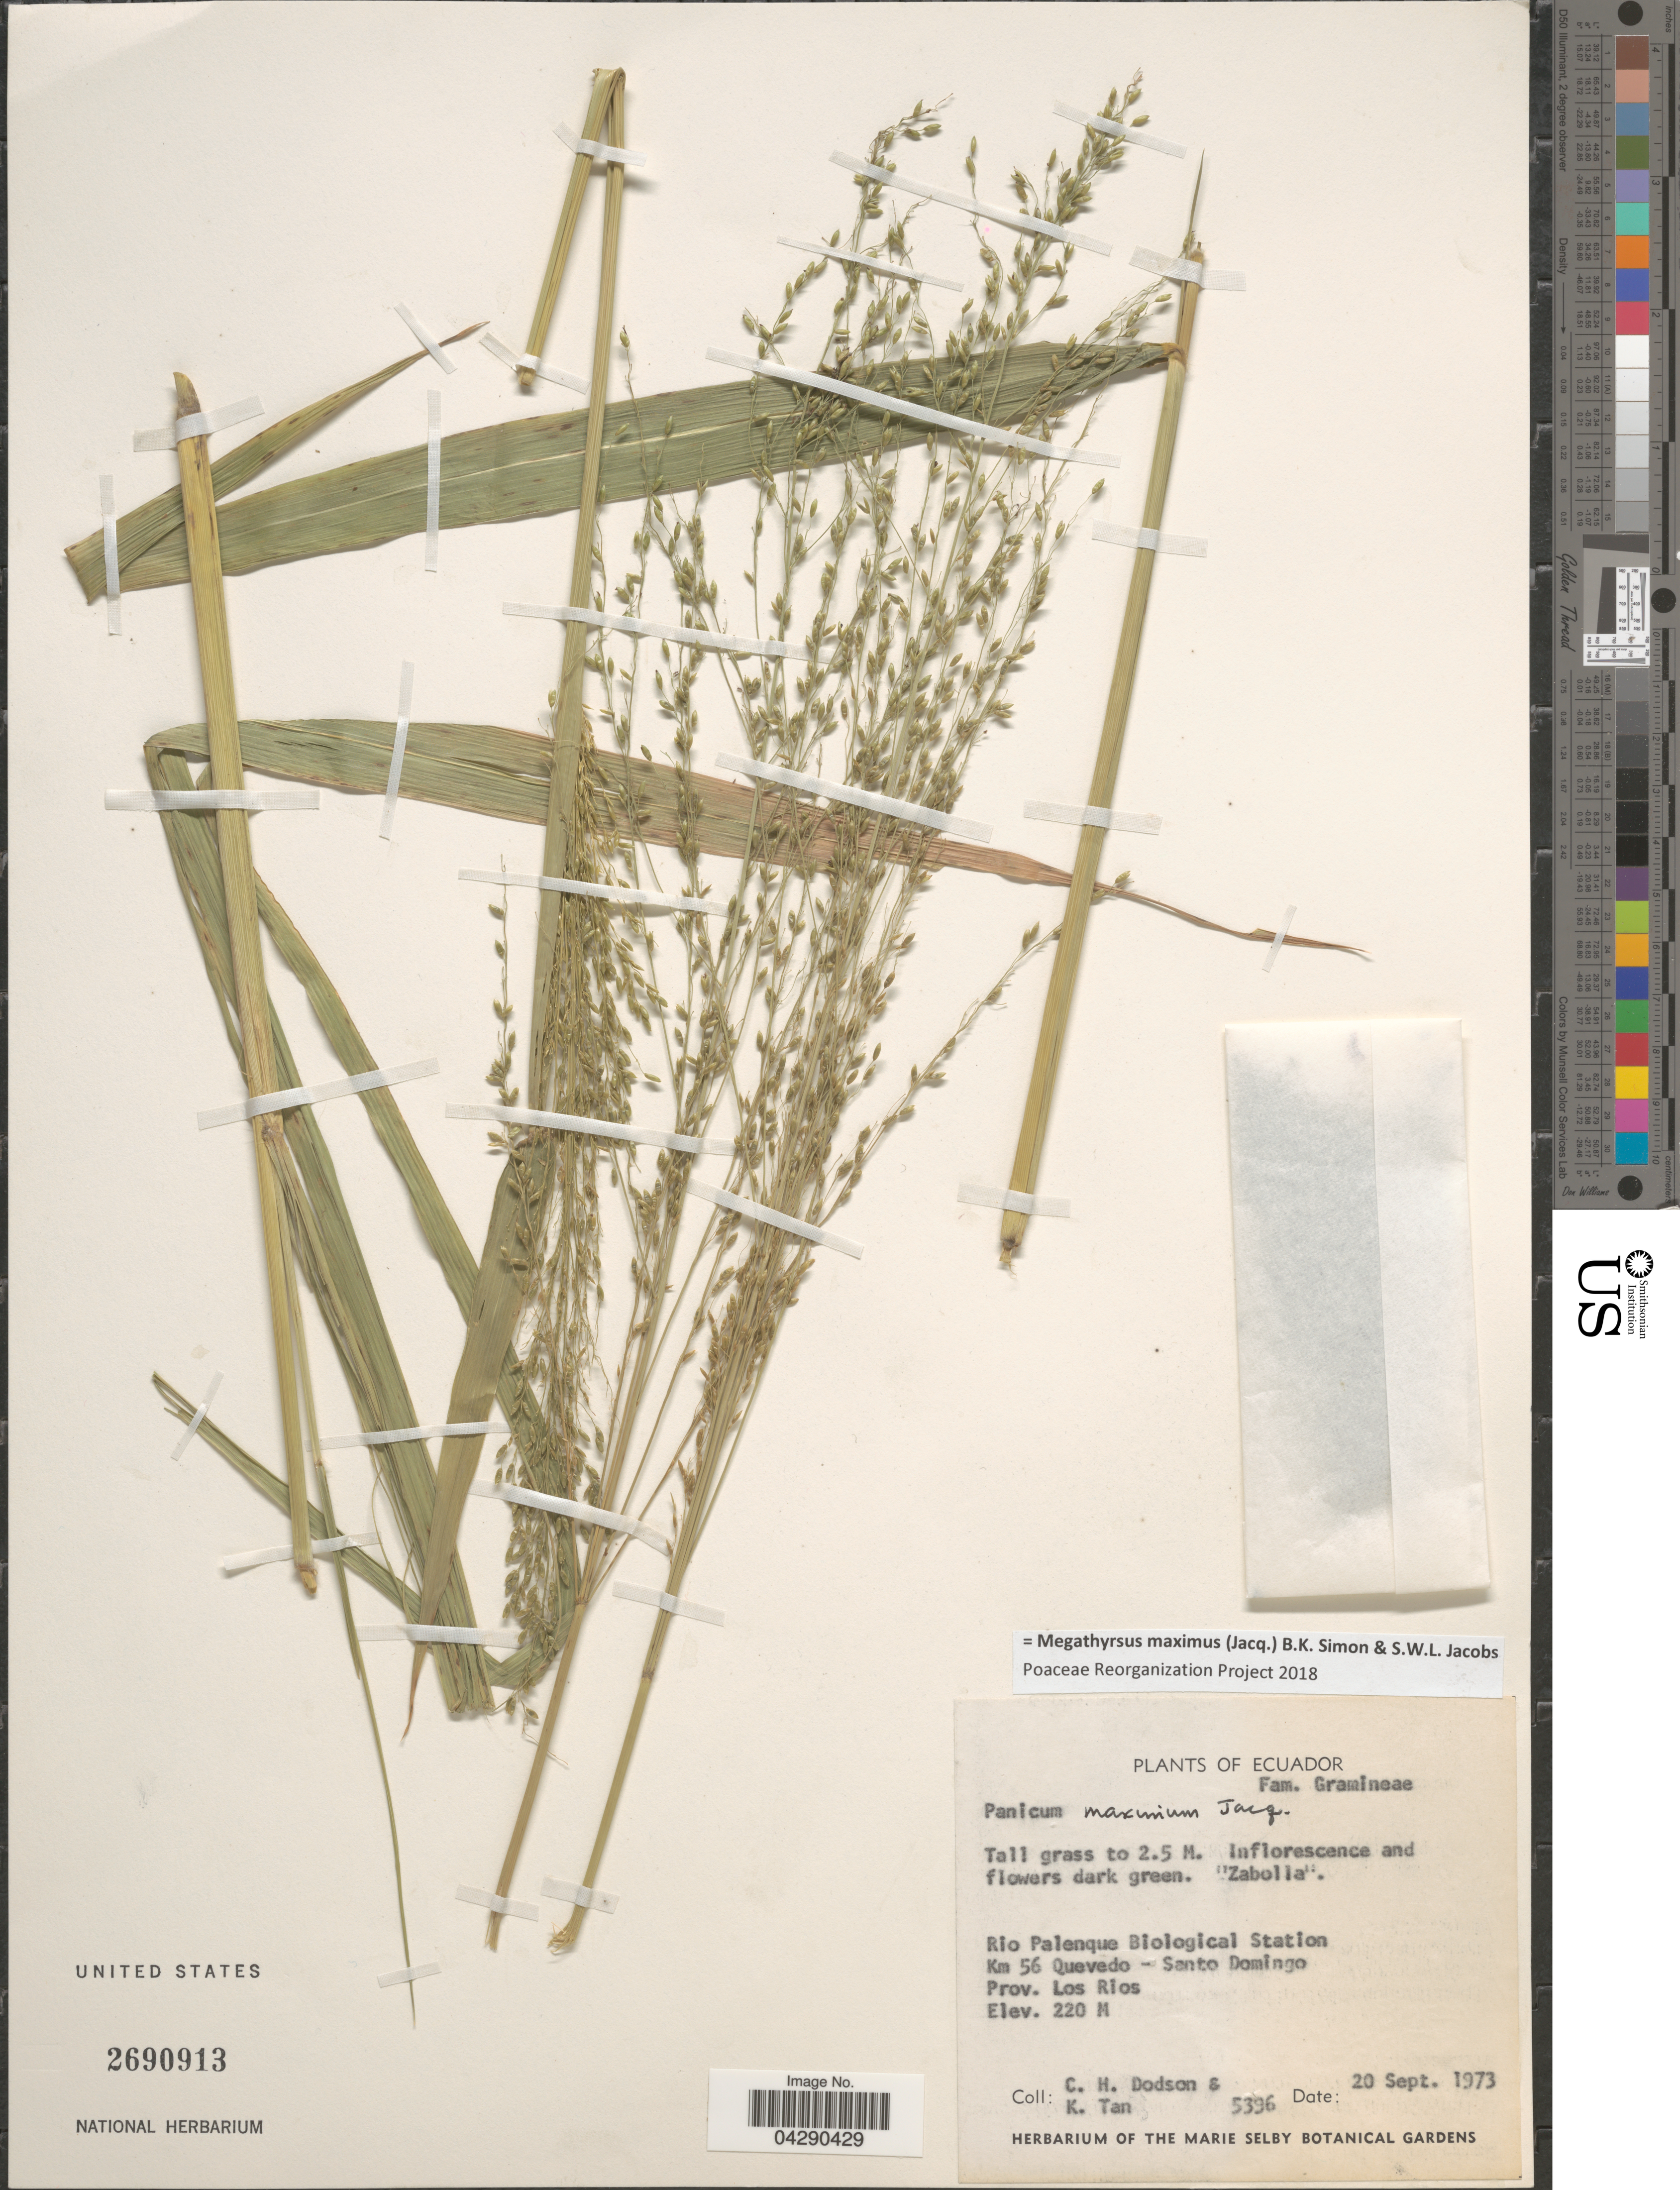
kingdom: Plantae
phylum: Tracheophyta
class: Liliopsida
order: Poales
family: Poaceae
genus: Megathyrsus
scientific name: Megathyrsus maximus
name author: (Jacq.) B.K. Simon & S.W.L. Jacobs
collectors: C. H. Dodson & K. Tan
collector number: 5396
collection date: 1973-09-20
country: Ecuador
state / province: Los Ríos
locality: Rio Palenque Biological Station. Km 56 Quevedo - Santo Domingo.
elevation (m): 220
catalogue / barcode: US 2690913